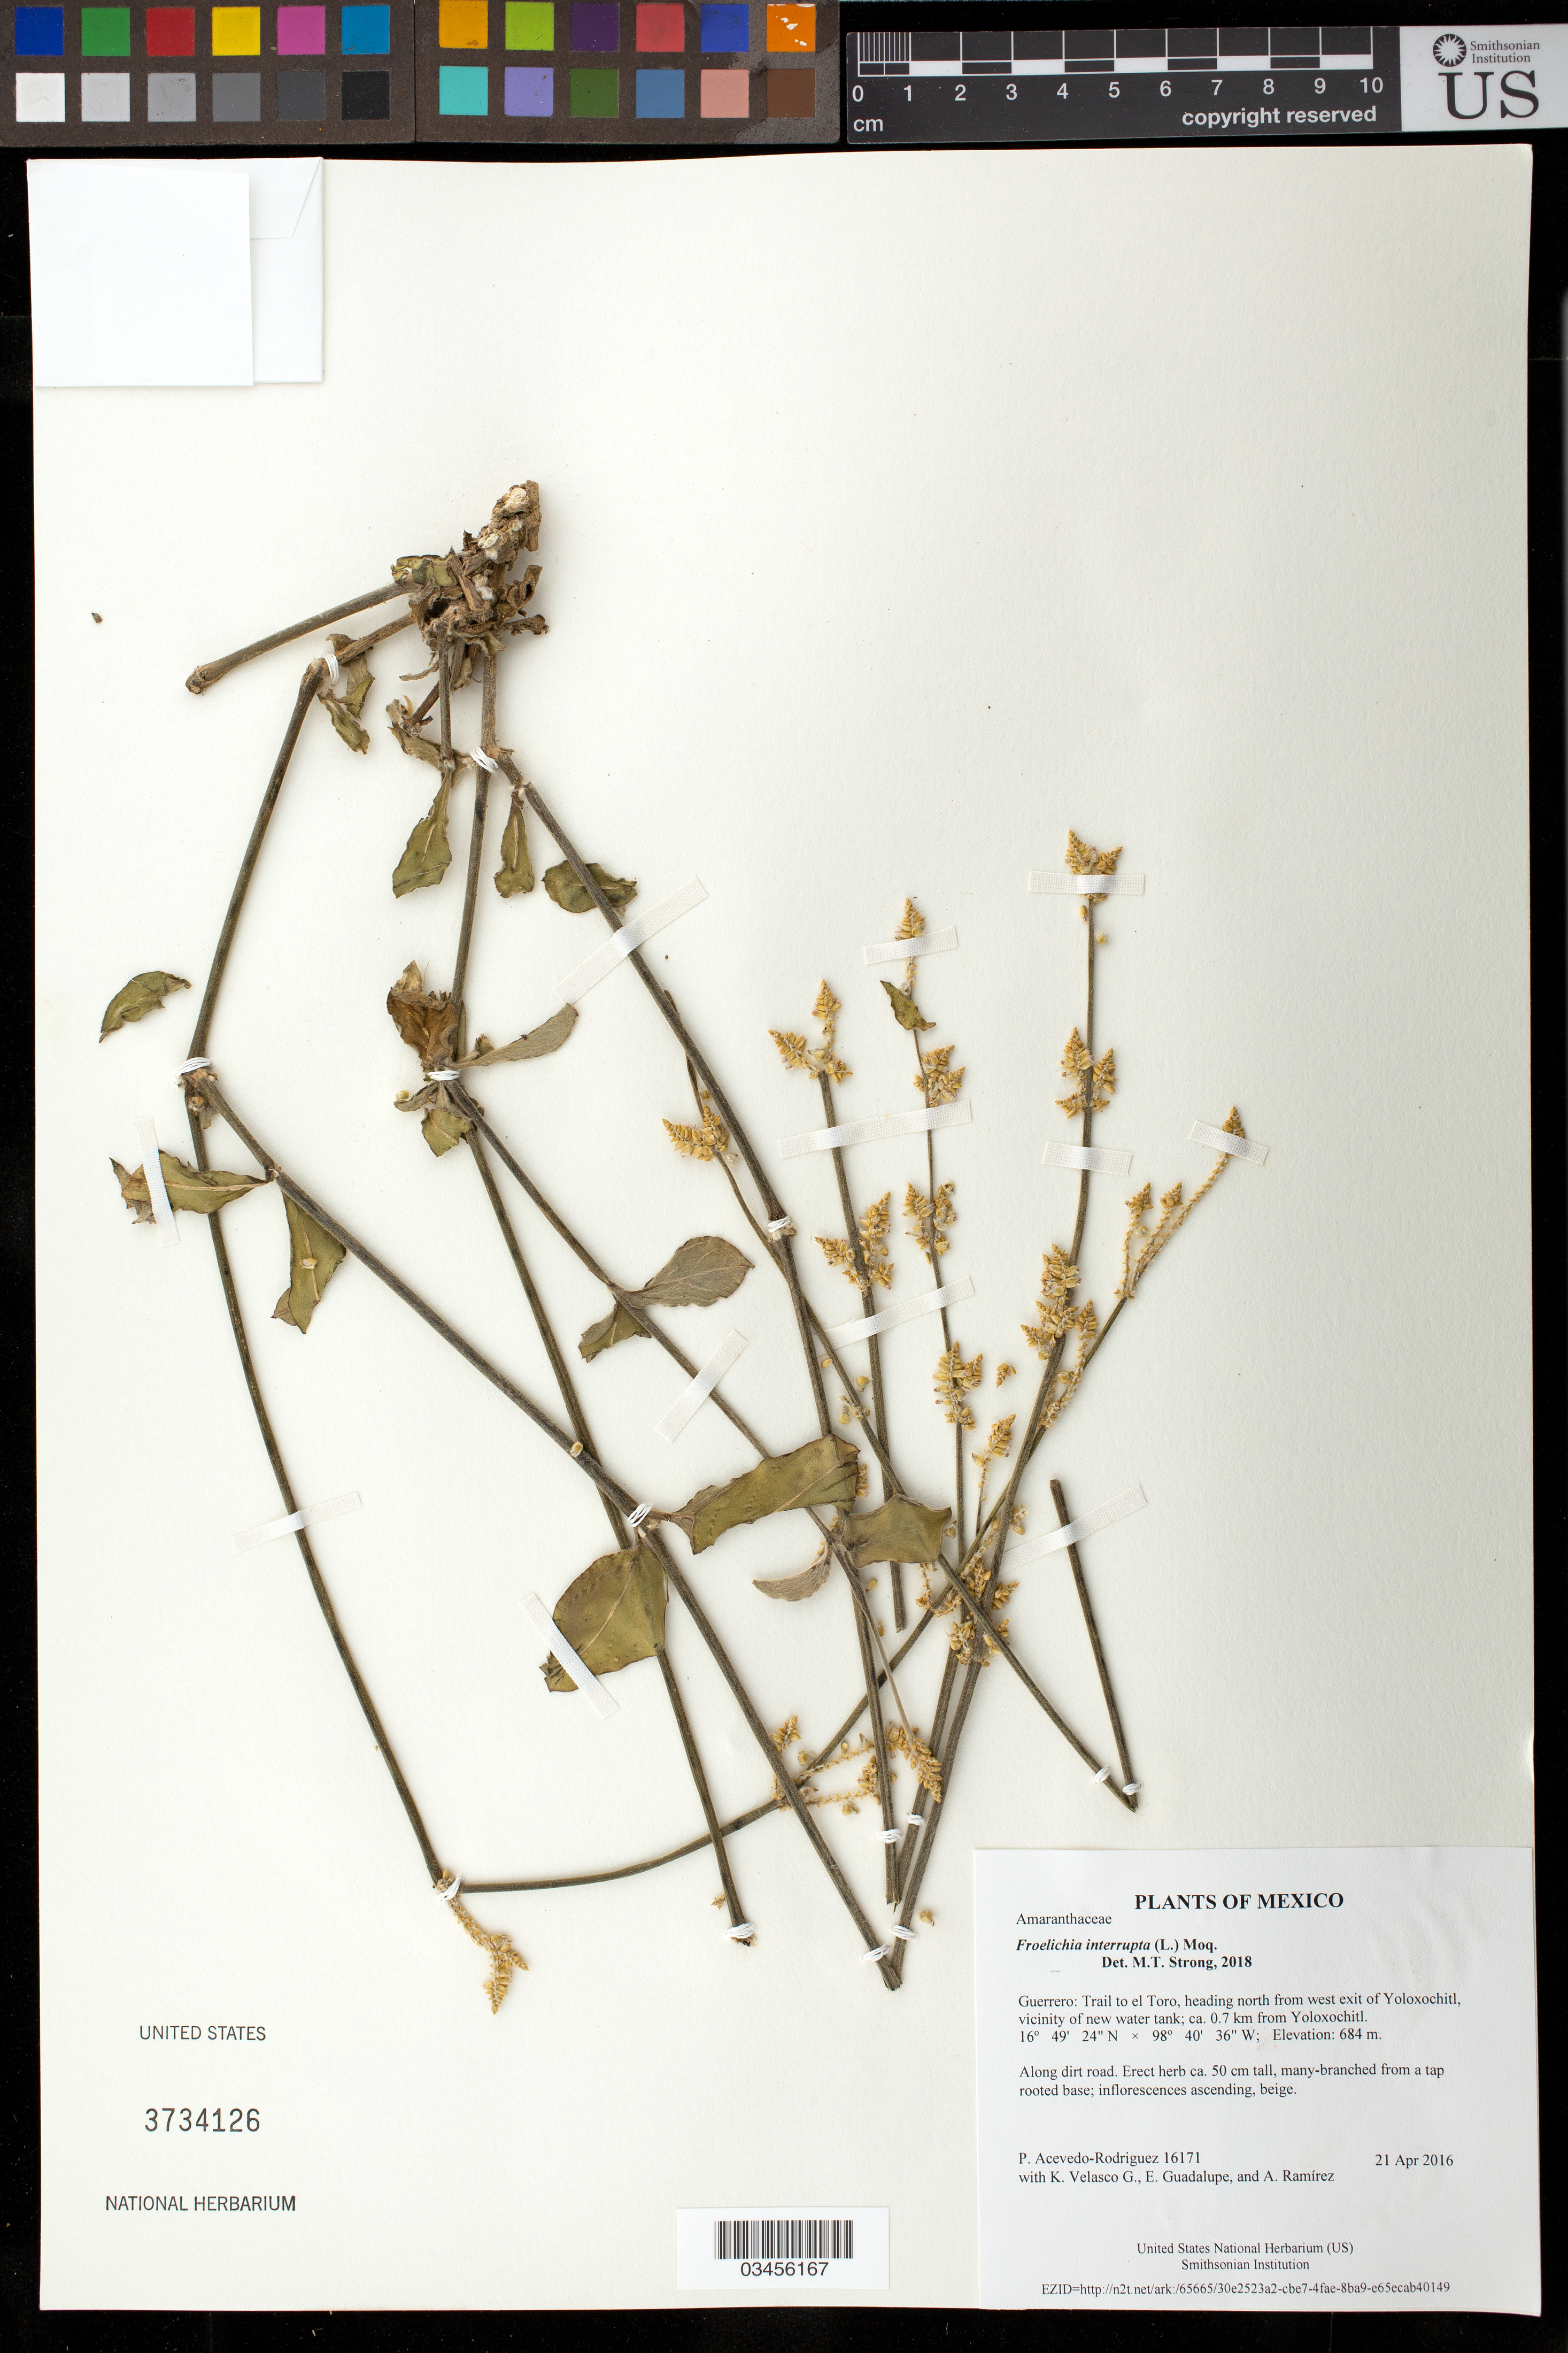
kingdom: Plantae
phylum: Tracheophyta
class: Magnoliopsida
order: Caryophyllales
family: Amaranthaceae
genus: Froelichia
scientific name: Froelichia interrupta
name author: (L.) Moq.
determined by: Strong, Mark T., (BOT), Smithsonian Institution - National Museum of Natural History (UNITED STATES)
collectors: P. Acevedo-Rodr., K. Velasco G., E. Guadalupe & A. Ramírez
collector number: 16171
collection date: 2016-04-21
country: Mexico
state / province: Guerrero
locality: Trail to el Toro, heading north from west exit of Yoloxochitl, vicinity of new water tank; ca. 0.7 km from Yoloxochitl.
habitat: Along dirt road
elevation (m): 684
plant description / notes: US, NY, MO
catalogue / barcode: US 3734126